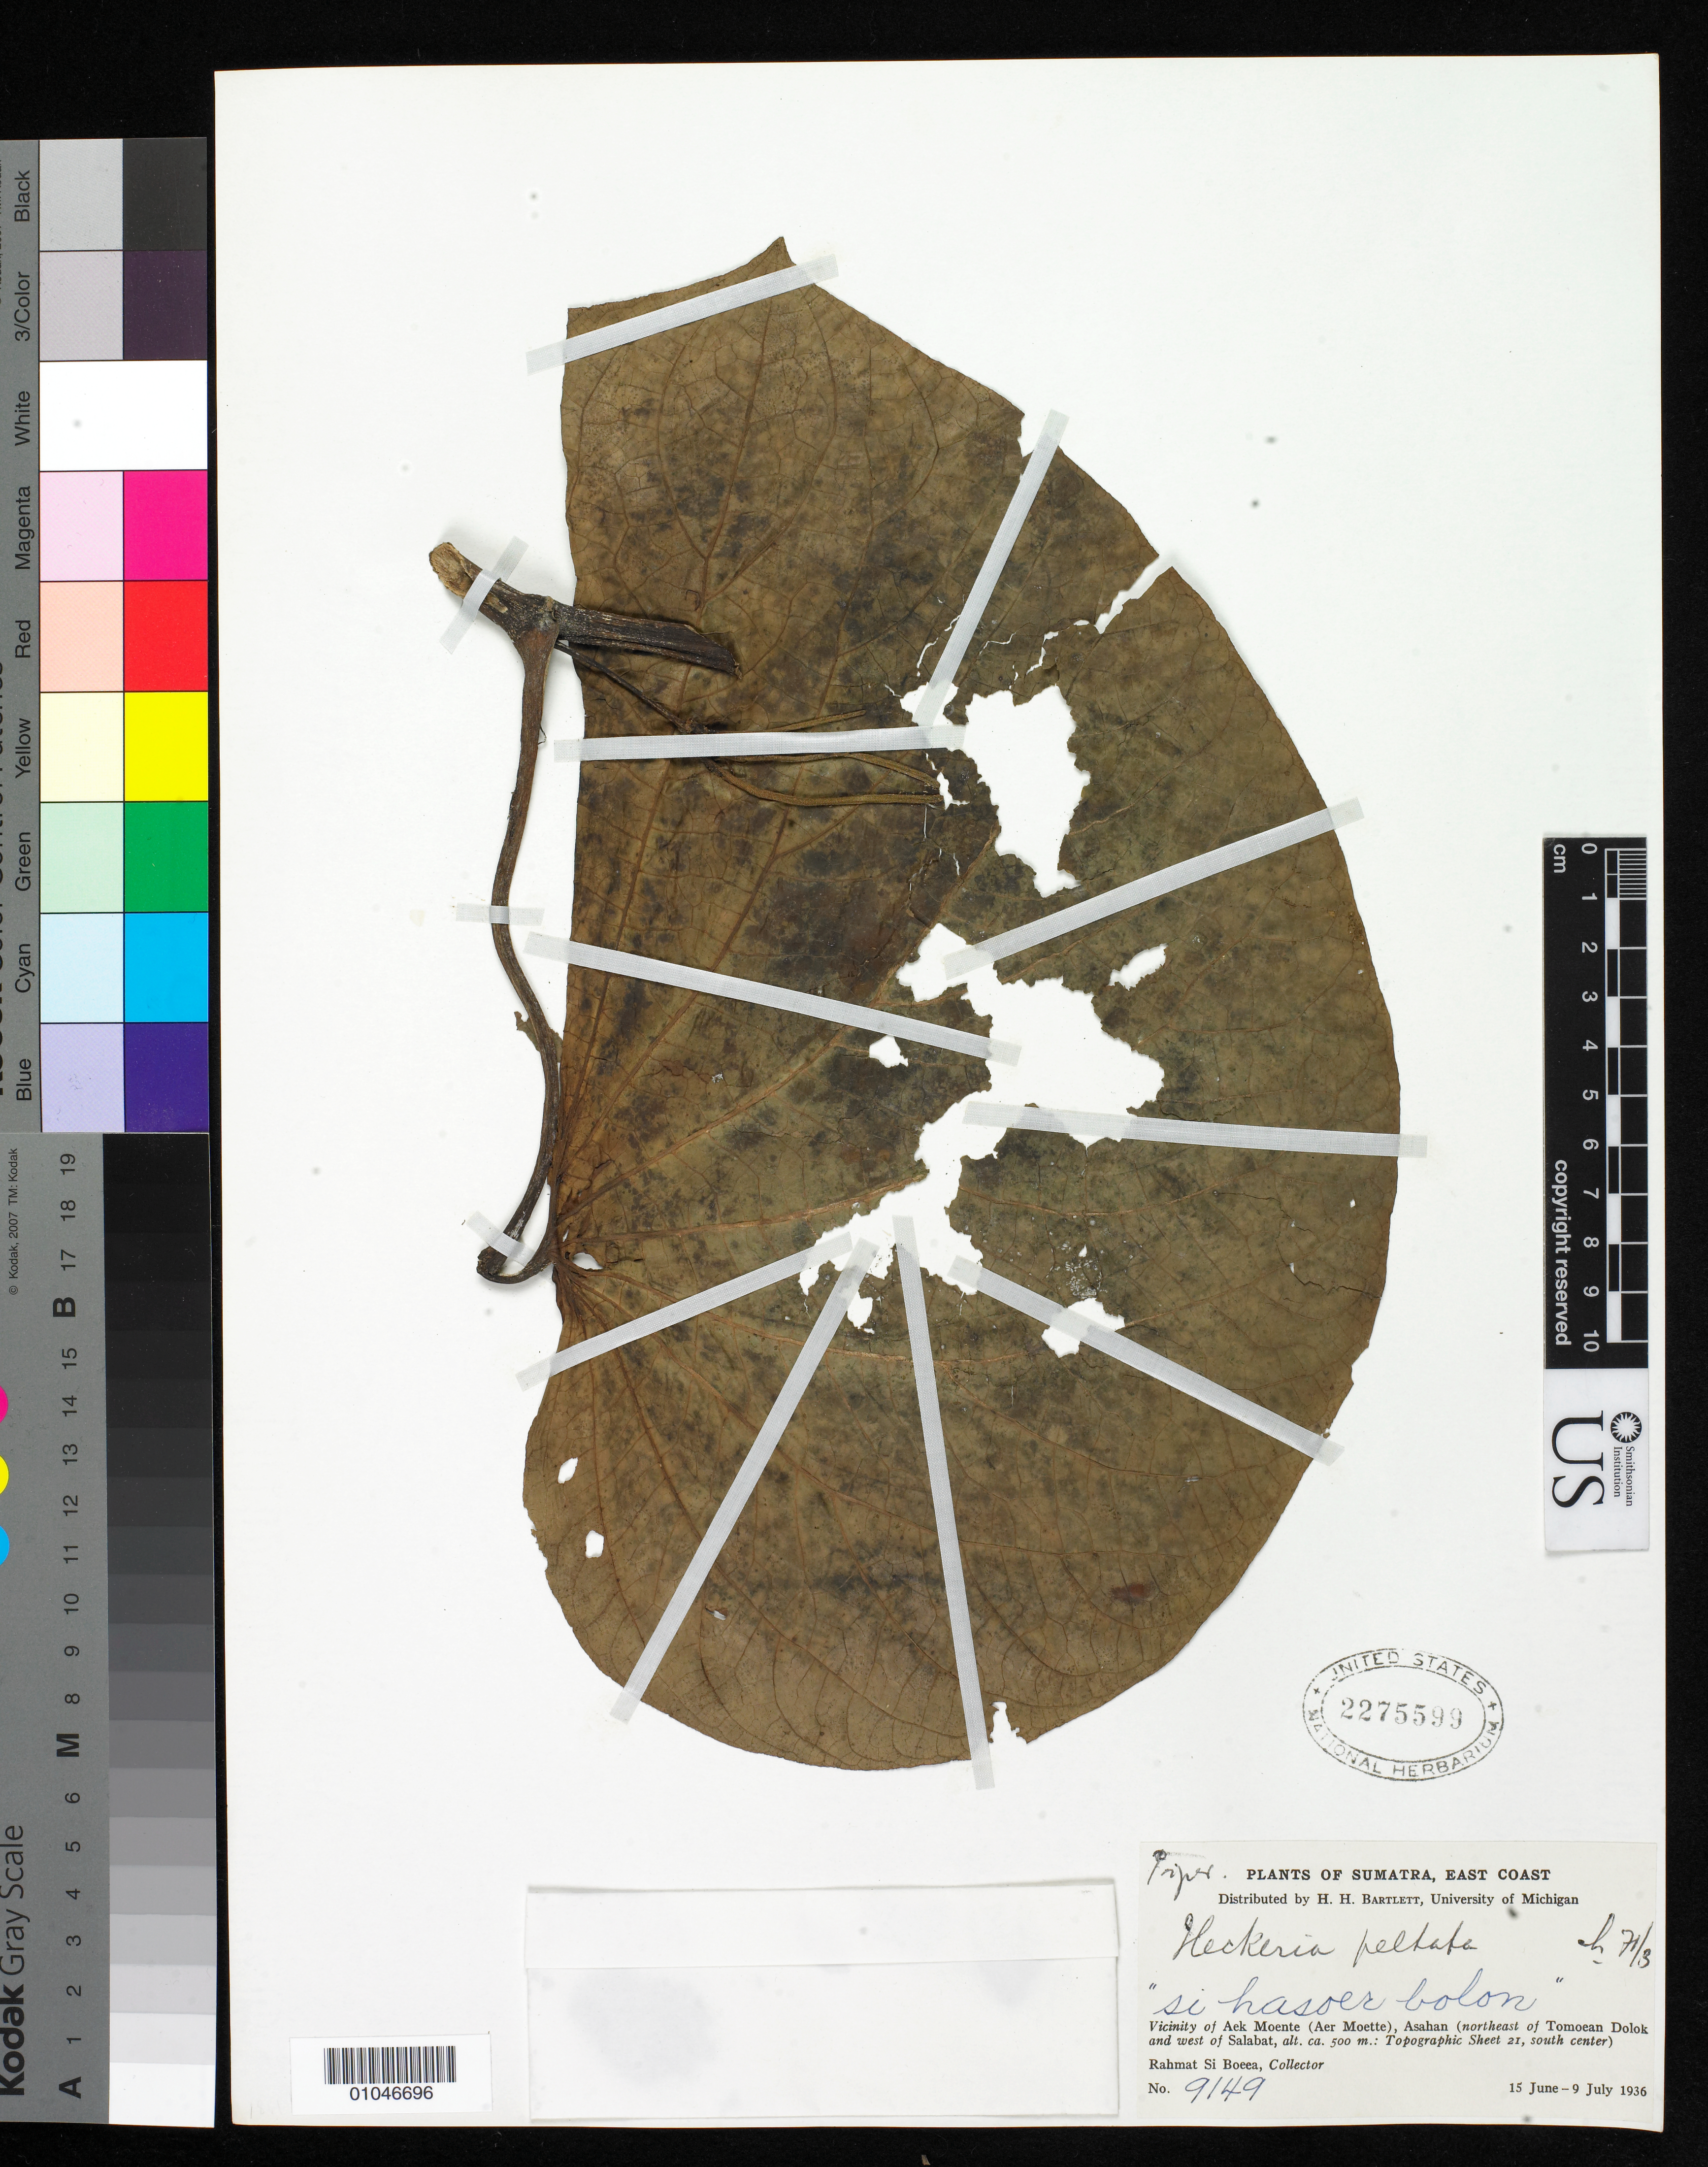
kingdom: Plantae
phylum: Tracheophyta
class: Magnoliopsida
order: Piperales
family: Piperaceae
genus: Piper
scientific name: Piper umbellatum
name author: L.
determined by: Strong, Mark T., (BOT), Smithsonian Institution - National Museum of Natural History (UNITED STATES)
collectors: Rahmat Si Boeea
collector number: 9149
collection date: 1936-06-15/1936-07-09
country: Indonesia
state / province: Sumatra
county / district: Sumatera Utara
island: Sumatra I.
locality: (East Coast) Vicinity of Aek Moente (Aer Moette), Asahan (NE of Tomoean Dolok and W of Salabat), Sumatra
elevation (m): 500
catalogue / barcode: US 2275599